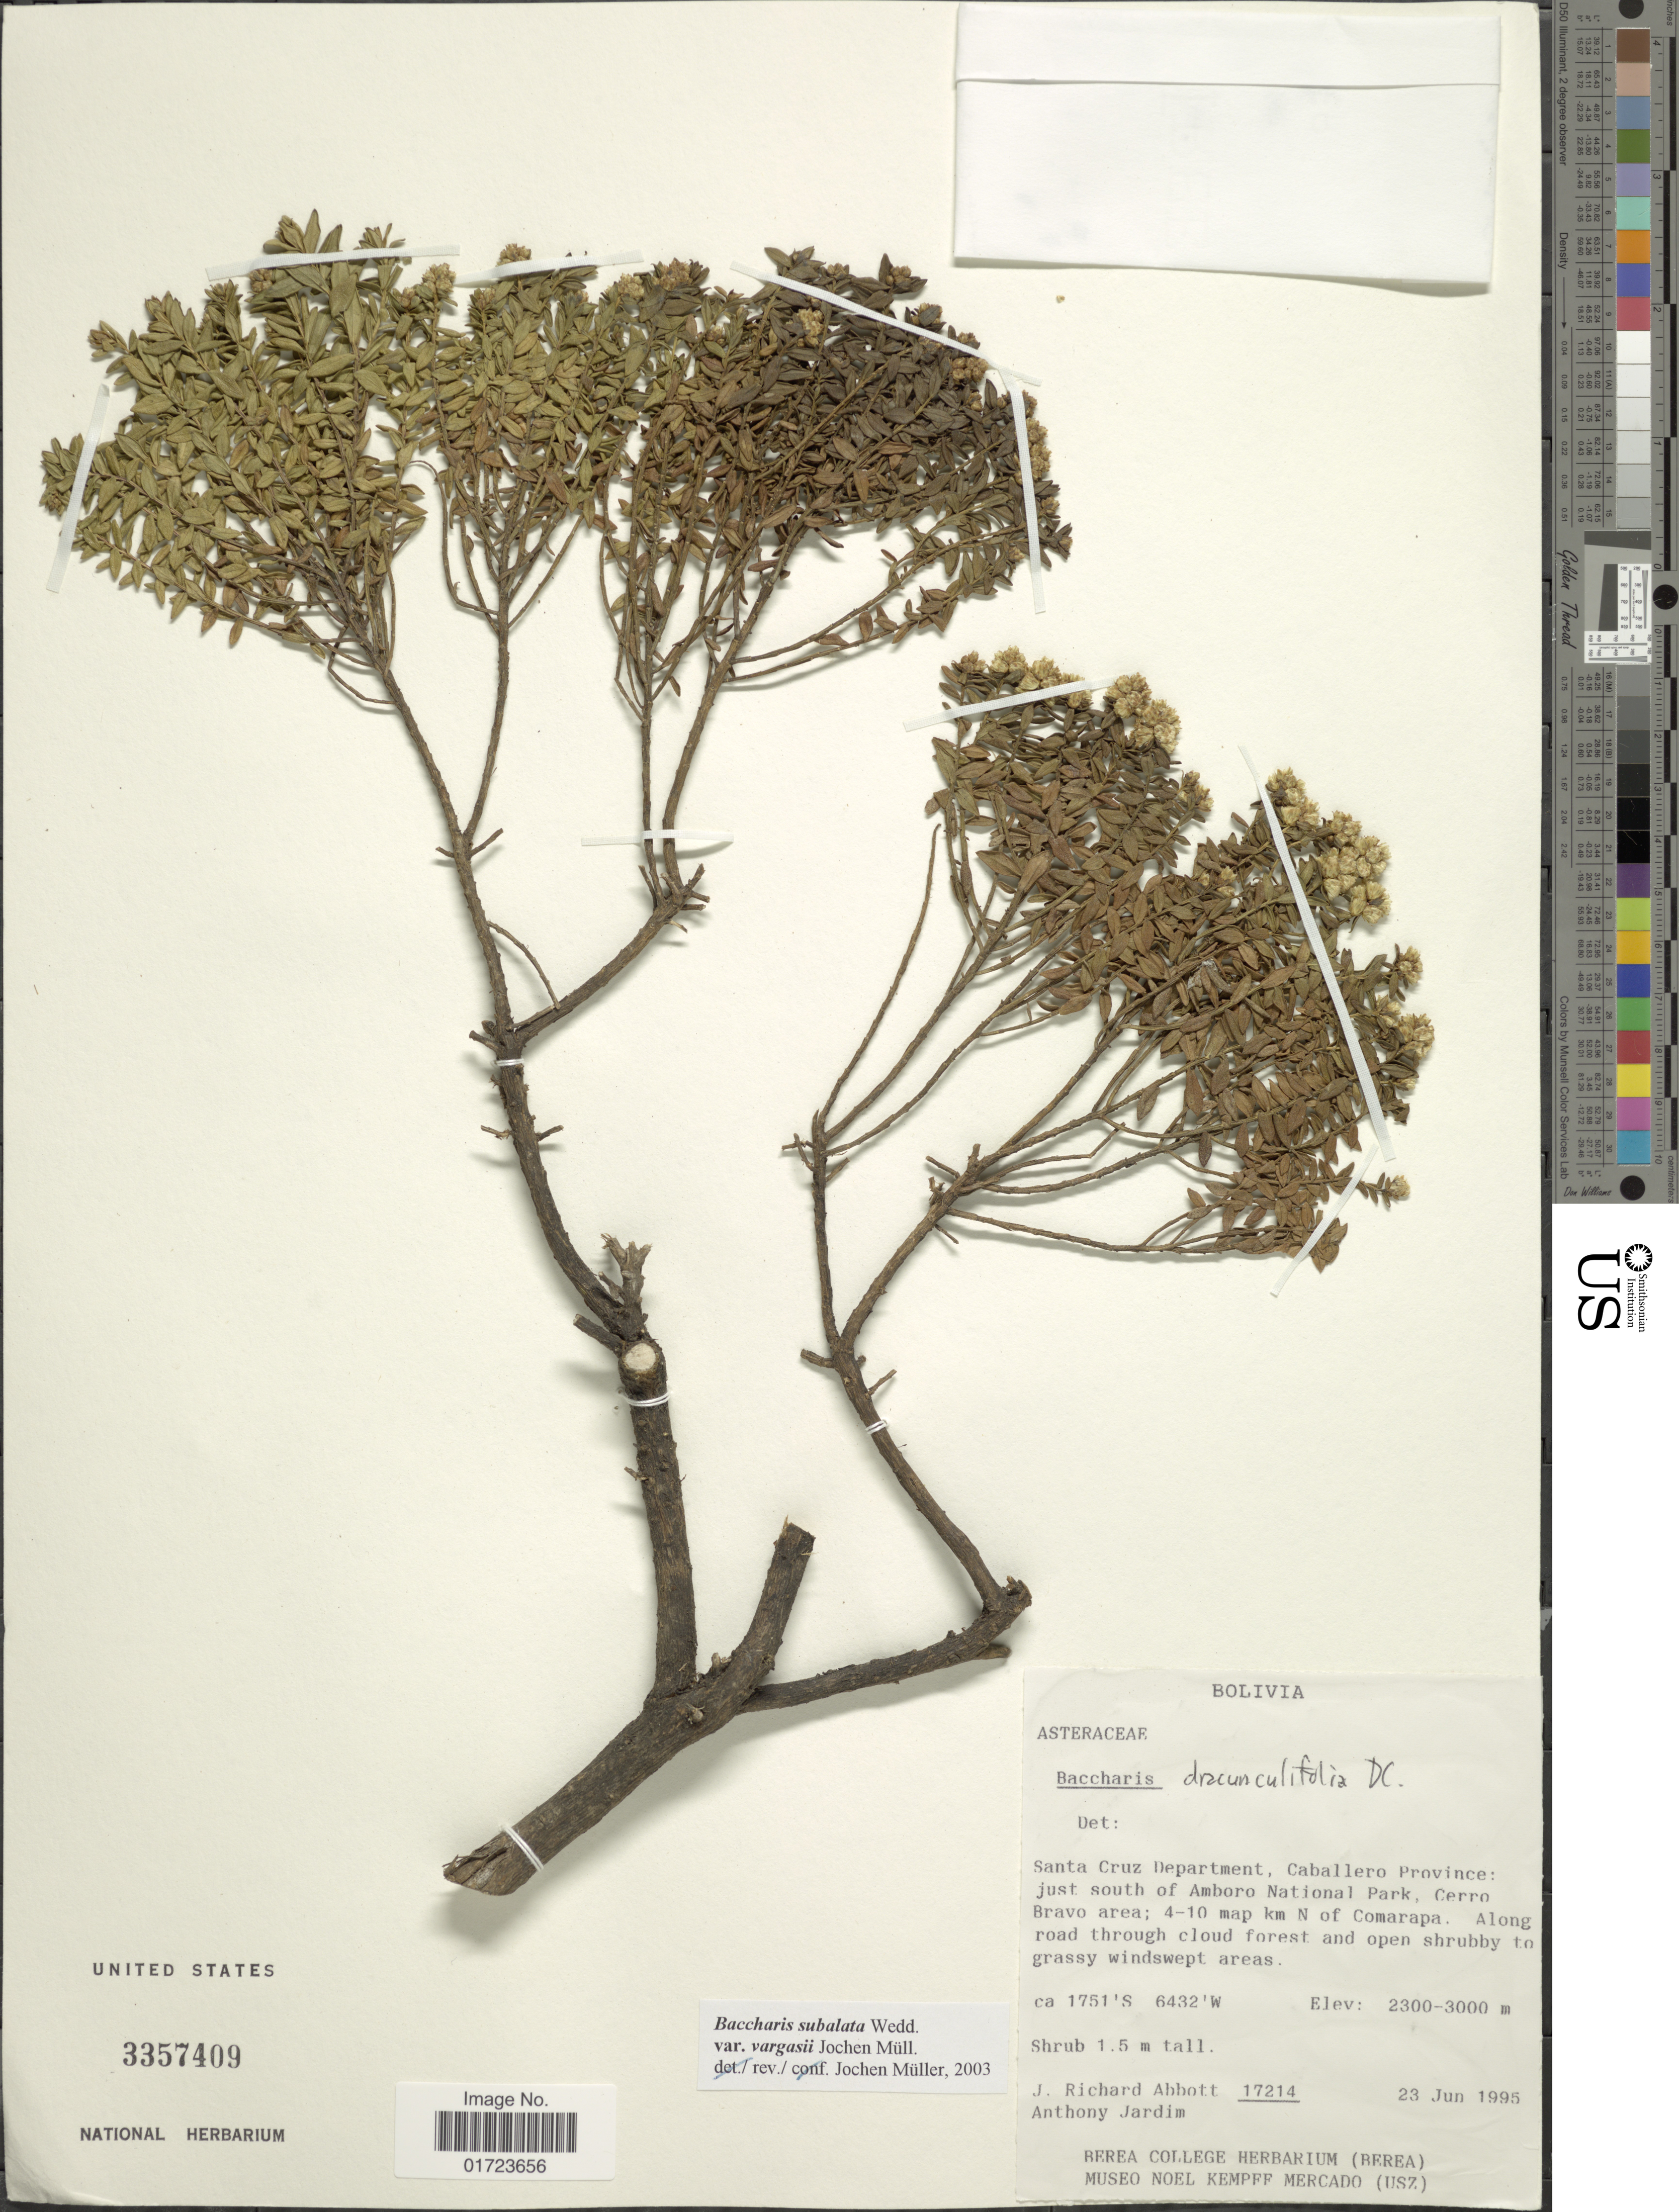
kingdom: Plantae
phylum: Tracheophyta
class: Magnoliopsida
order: Asterales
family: Asteraceae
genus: Baccharis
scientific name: Baccharis subalata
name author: Wedd.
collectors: J. R. Abbott & A. Jardim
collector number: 17214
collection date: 1995-06-23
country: Bolivia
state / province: Santa Cruz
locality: Santa Cruz Department, Caballero Province: just south of Amboro National Park, Cerro Bravo area; 4-10 km N of Comparapa, Along road through cloud forest.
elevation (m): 2300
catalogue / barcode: US 3357409